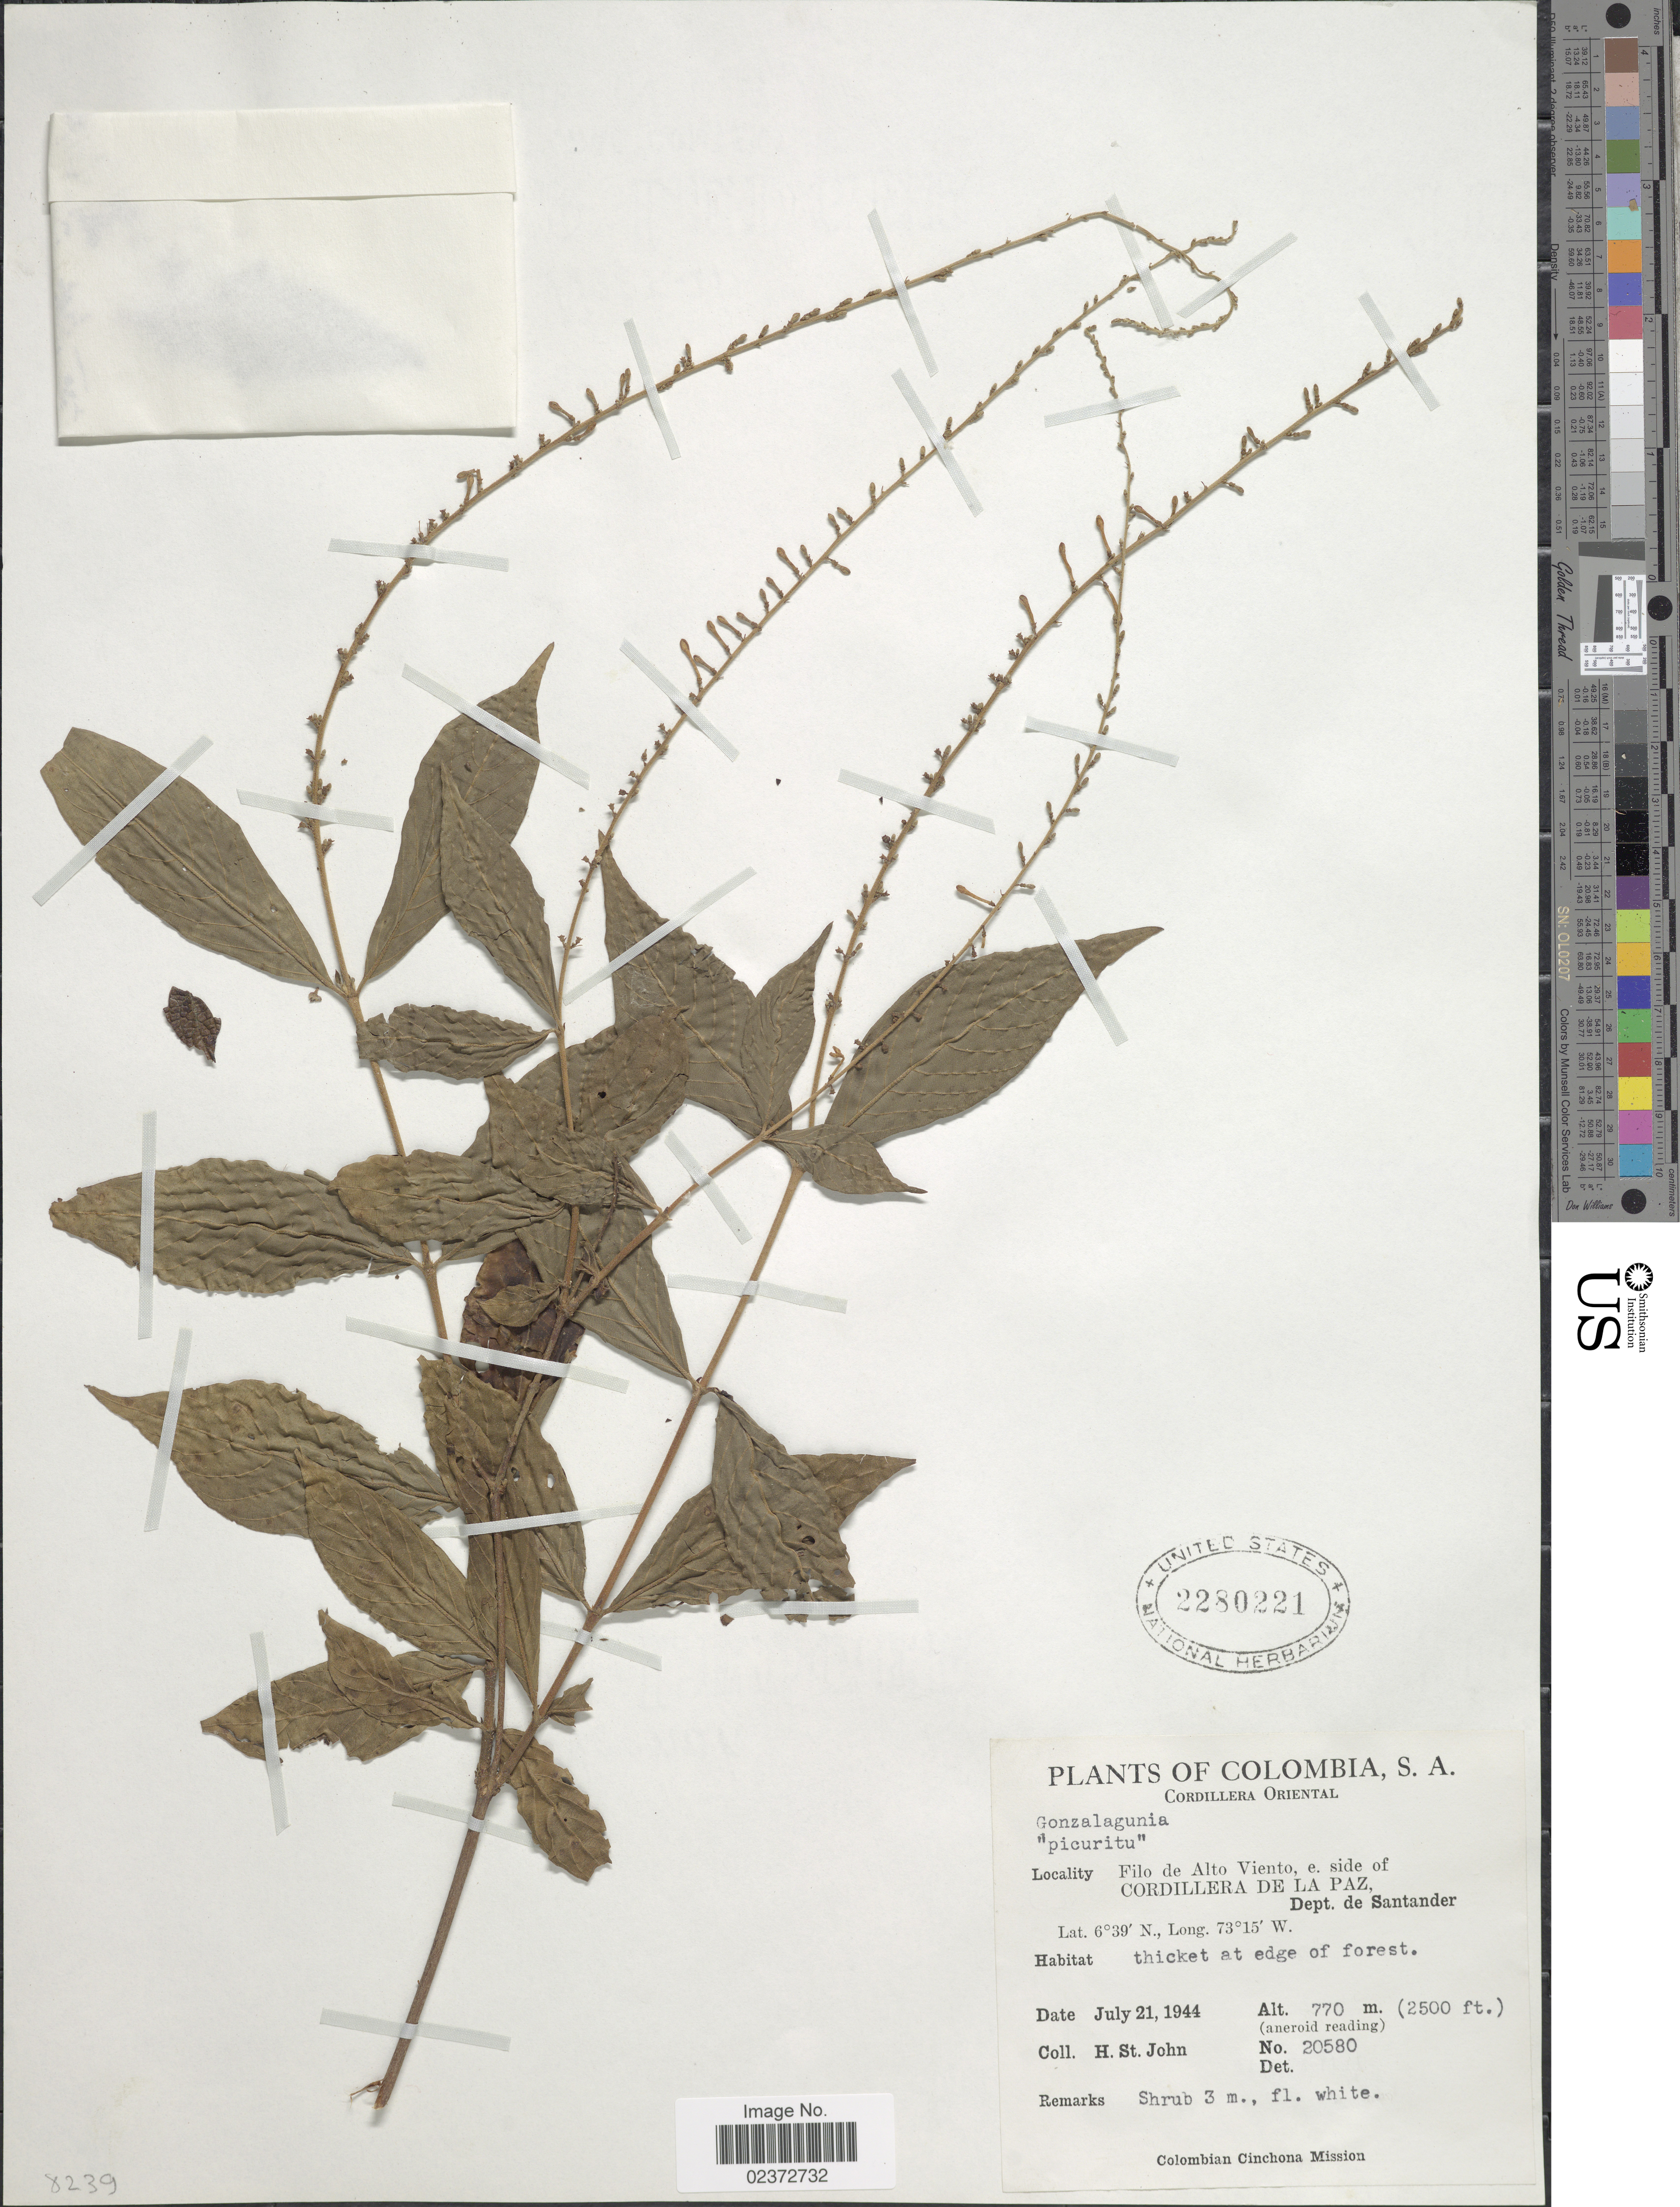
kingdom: Plantae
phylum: Tracheophyta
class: Magnoliopsida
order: Gentianales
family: Rubiaceae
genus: Gonzalagunia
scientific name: Gonzalagunia sp.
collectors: H. St. John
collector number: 20580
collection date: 1944-07-21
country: Colombia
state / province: Santander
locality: Cordillera Oriental. Filo de Alto Viento, e. side of Cordillera de La Paz, Dept. de Santander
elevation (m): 770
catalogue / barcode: US 2280221